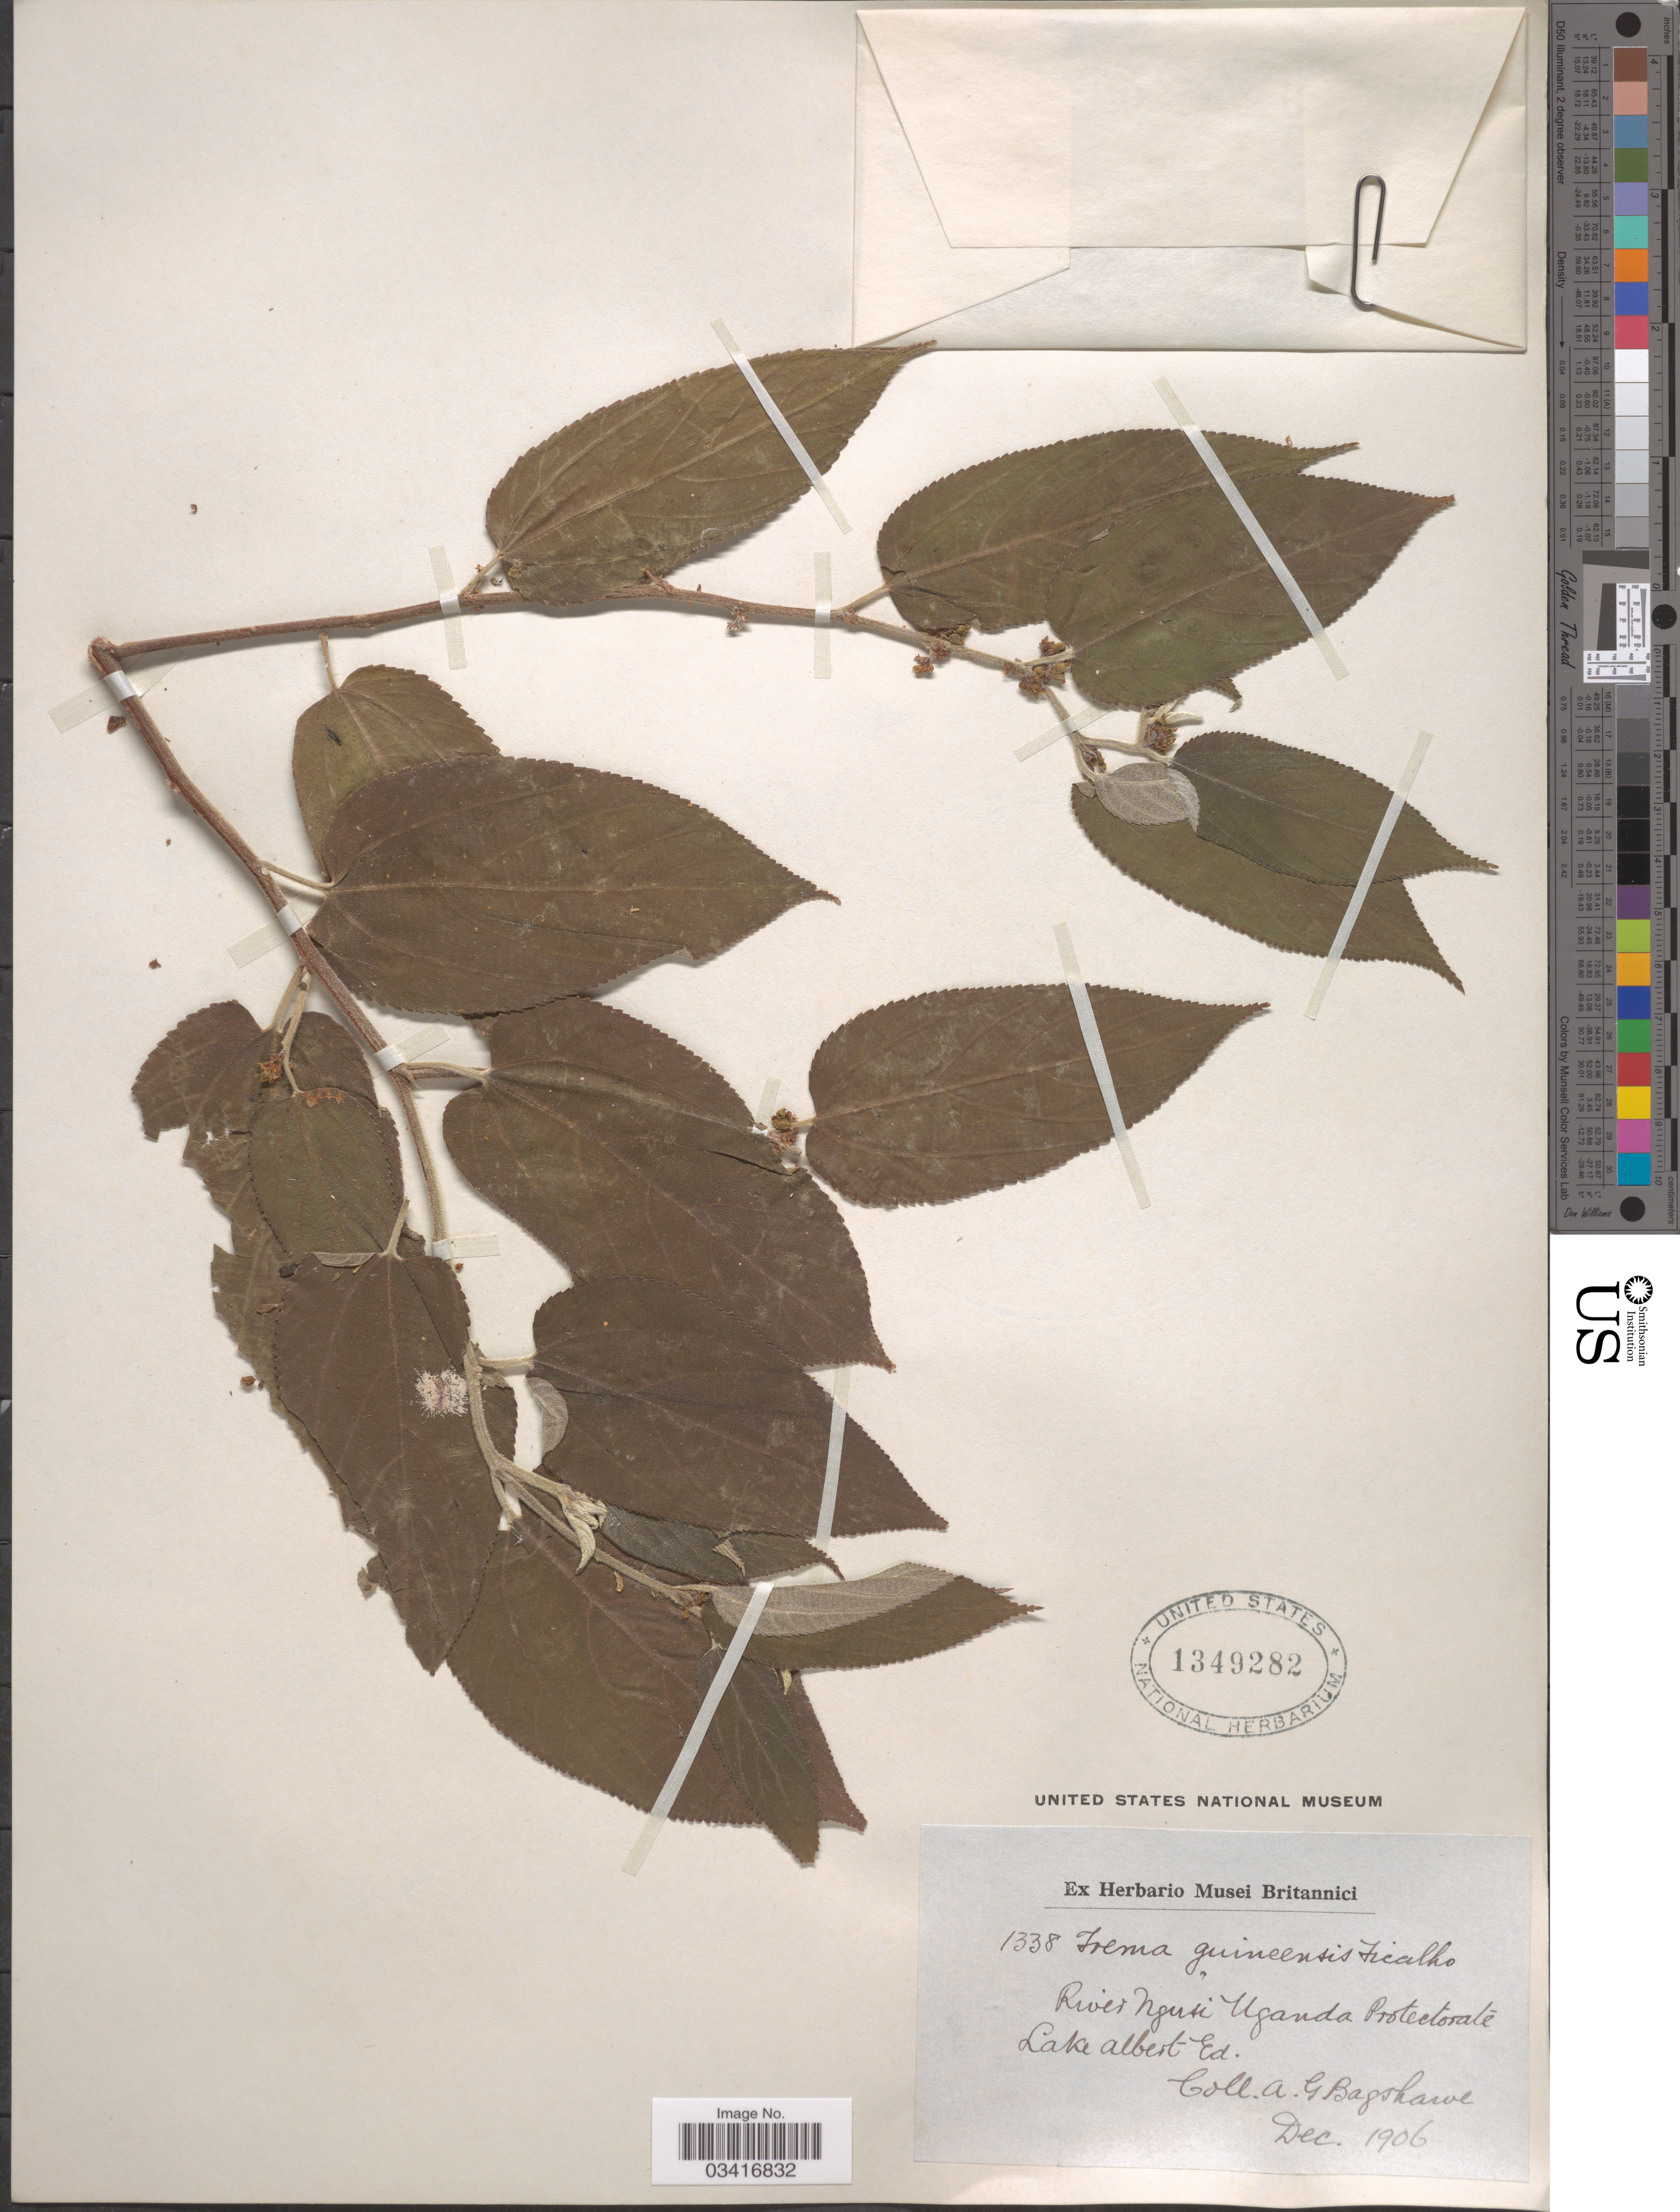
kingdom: Plantae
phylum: Tracheophyta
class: Magnoliopsida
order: Rosales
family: Cannabaceae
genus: Trema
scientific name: Trema guineense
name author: (Schumach. & Thonn.) Ficalho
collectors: A. Bagshawe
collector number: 1338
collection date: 1906-12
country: Uganda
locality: River Ngusi. Uganda Protectorate. Lake Albert Ed.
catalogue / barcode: US 1349282